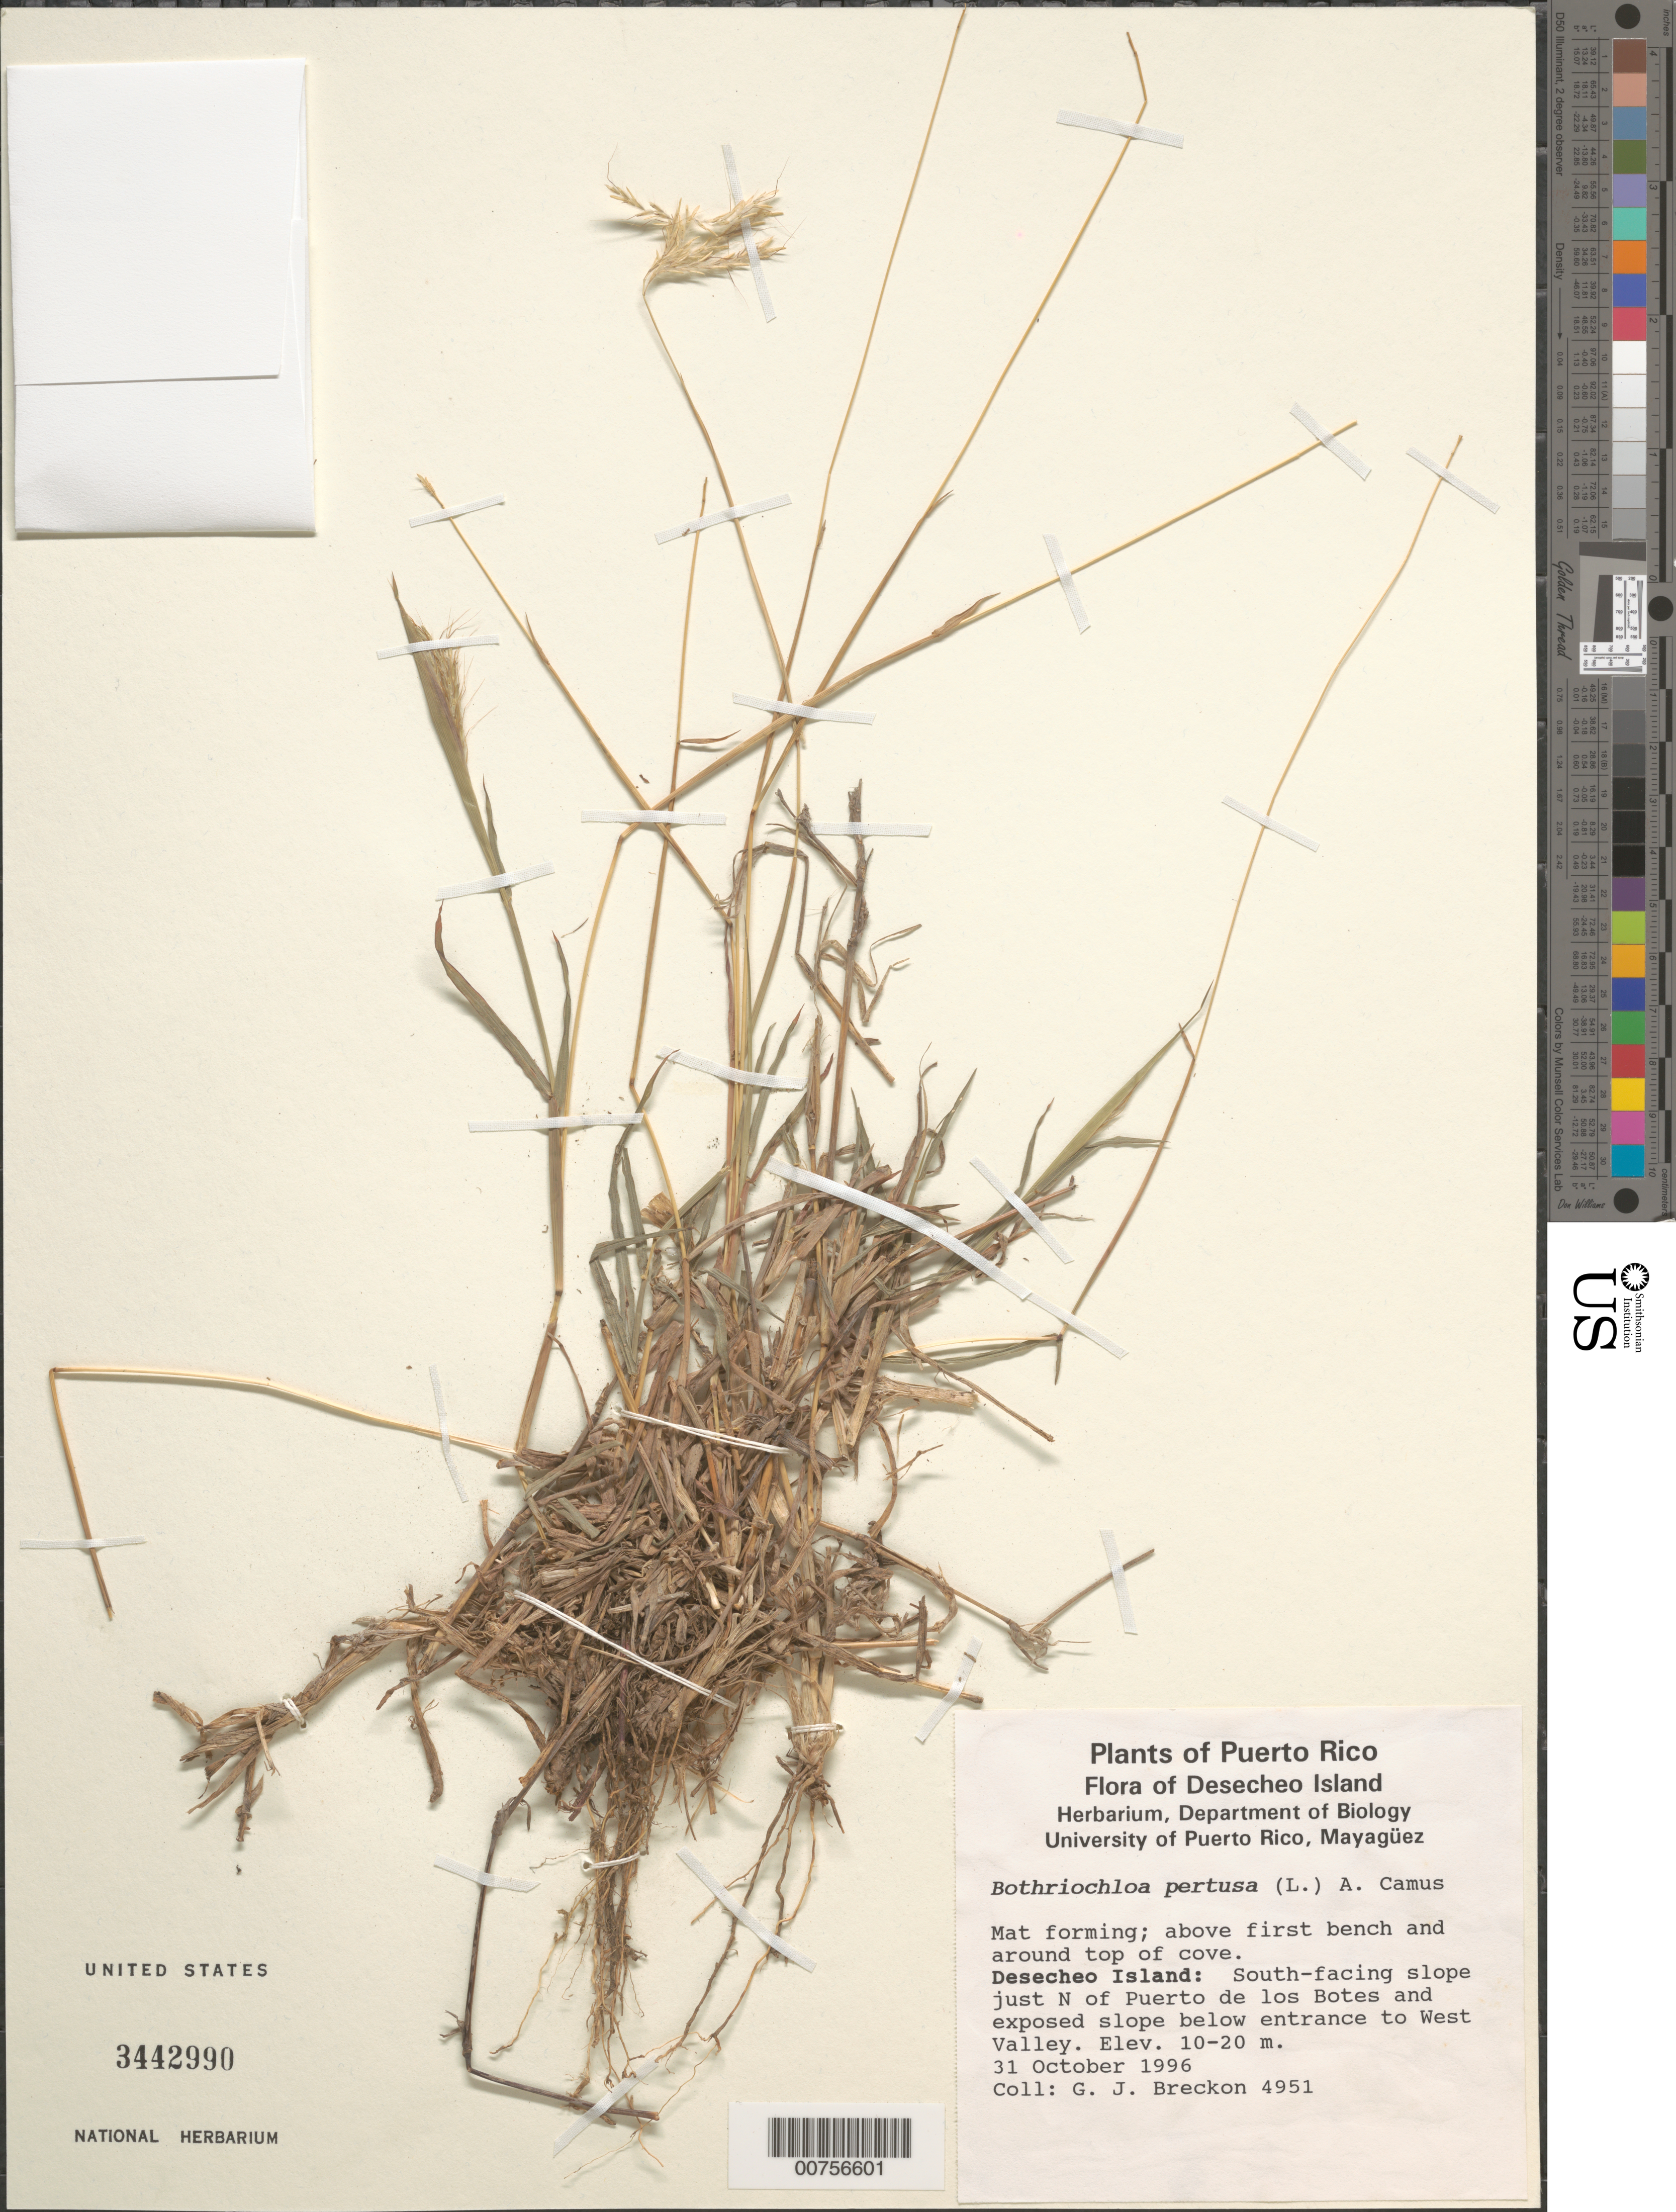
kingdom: Plantae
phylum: Tracheophyta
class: Liliopsida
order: Poales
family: Poaceae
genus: Bothriochloa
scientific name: Bothriochloa pertusa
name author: (L.) A. Camus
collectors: G. J. Breckon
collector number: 4951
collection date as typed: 31 Oct 1996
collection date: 1996-10-31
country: Puerto Rico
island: Desecheo I.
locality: South-facing slope just N of Puerto de los Botes and exposed slope below entrance to West Valley.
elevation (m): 10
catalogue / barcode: US 3442990